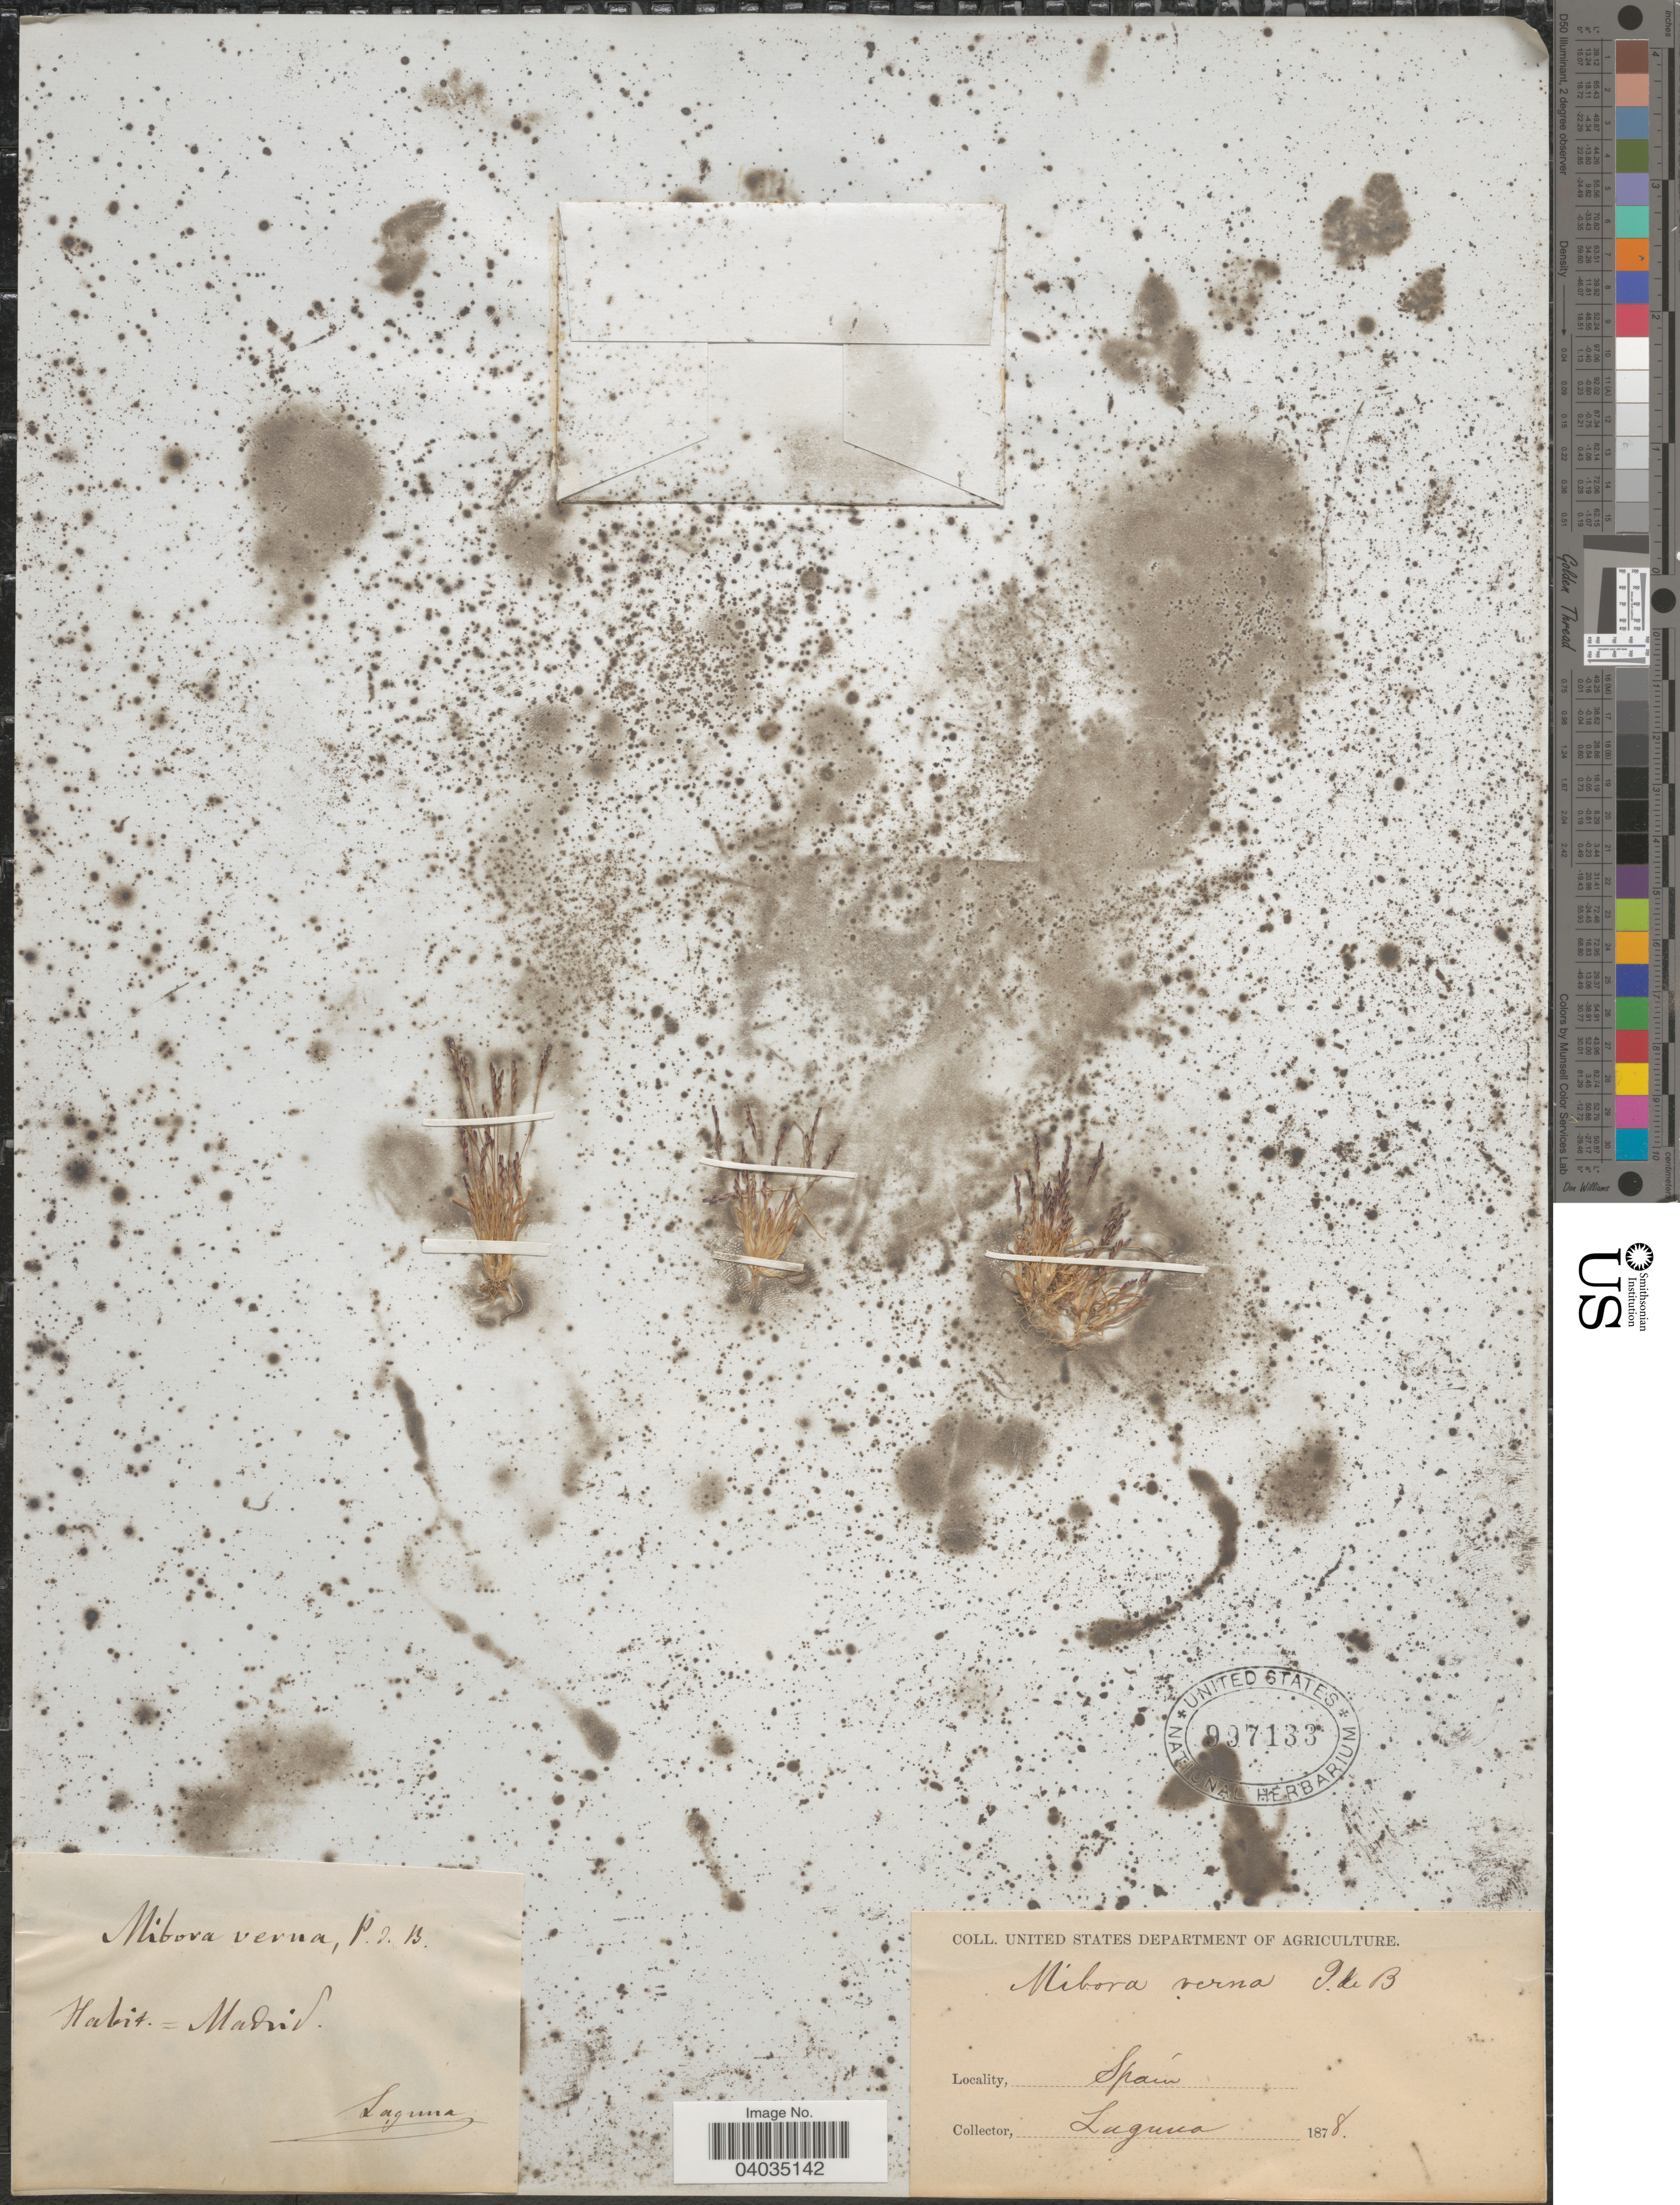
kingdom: Plantae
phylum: Tracheophyta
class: Liliopsida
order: Poales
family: Poaceae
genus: Mibora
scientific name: Mibora minima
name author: (L.) Desv.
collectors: -. Laguna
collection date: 1878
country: Spain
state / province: Madrid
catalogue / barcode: US 997133